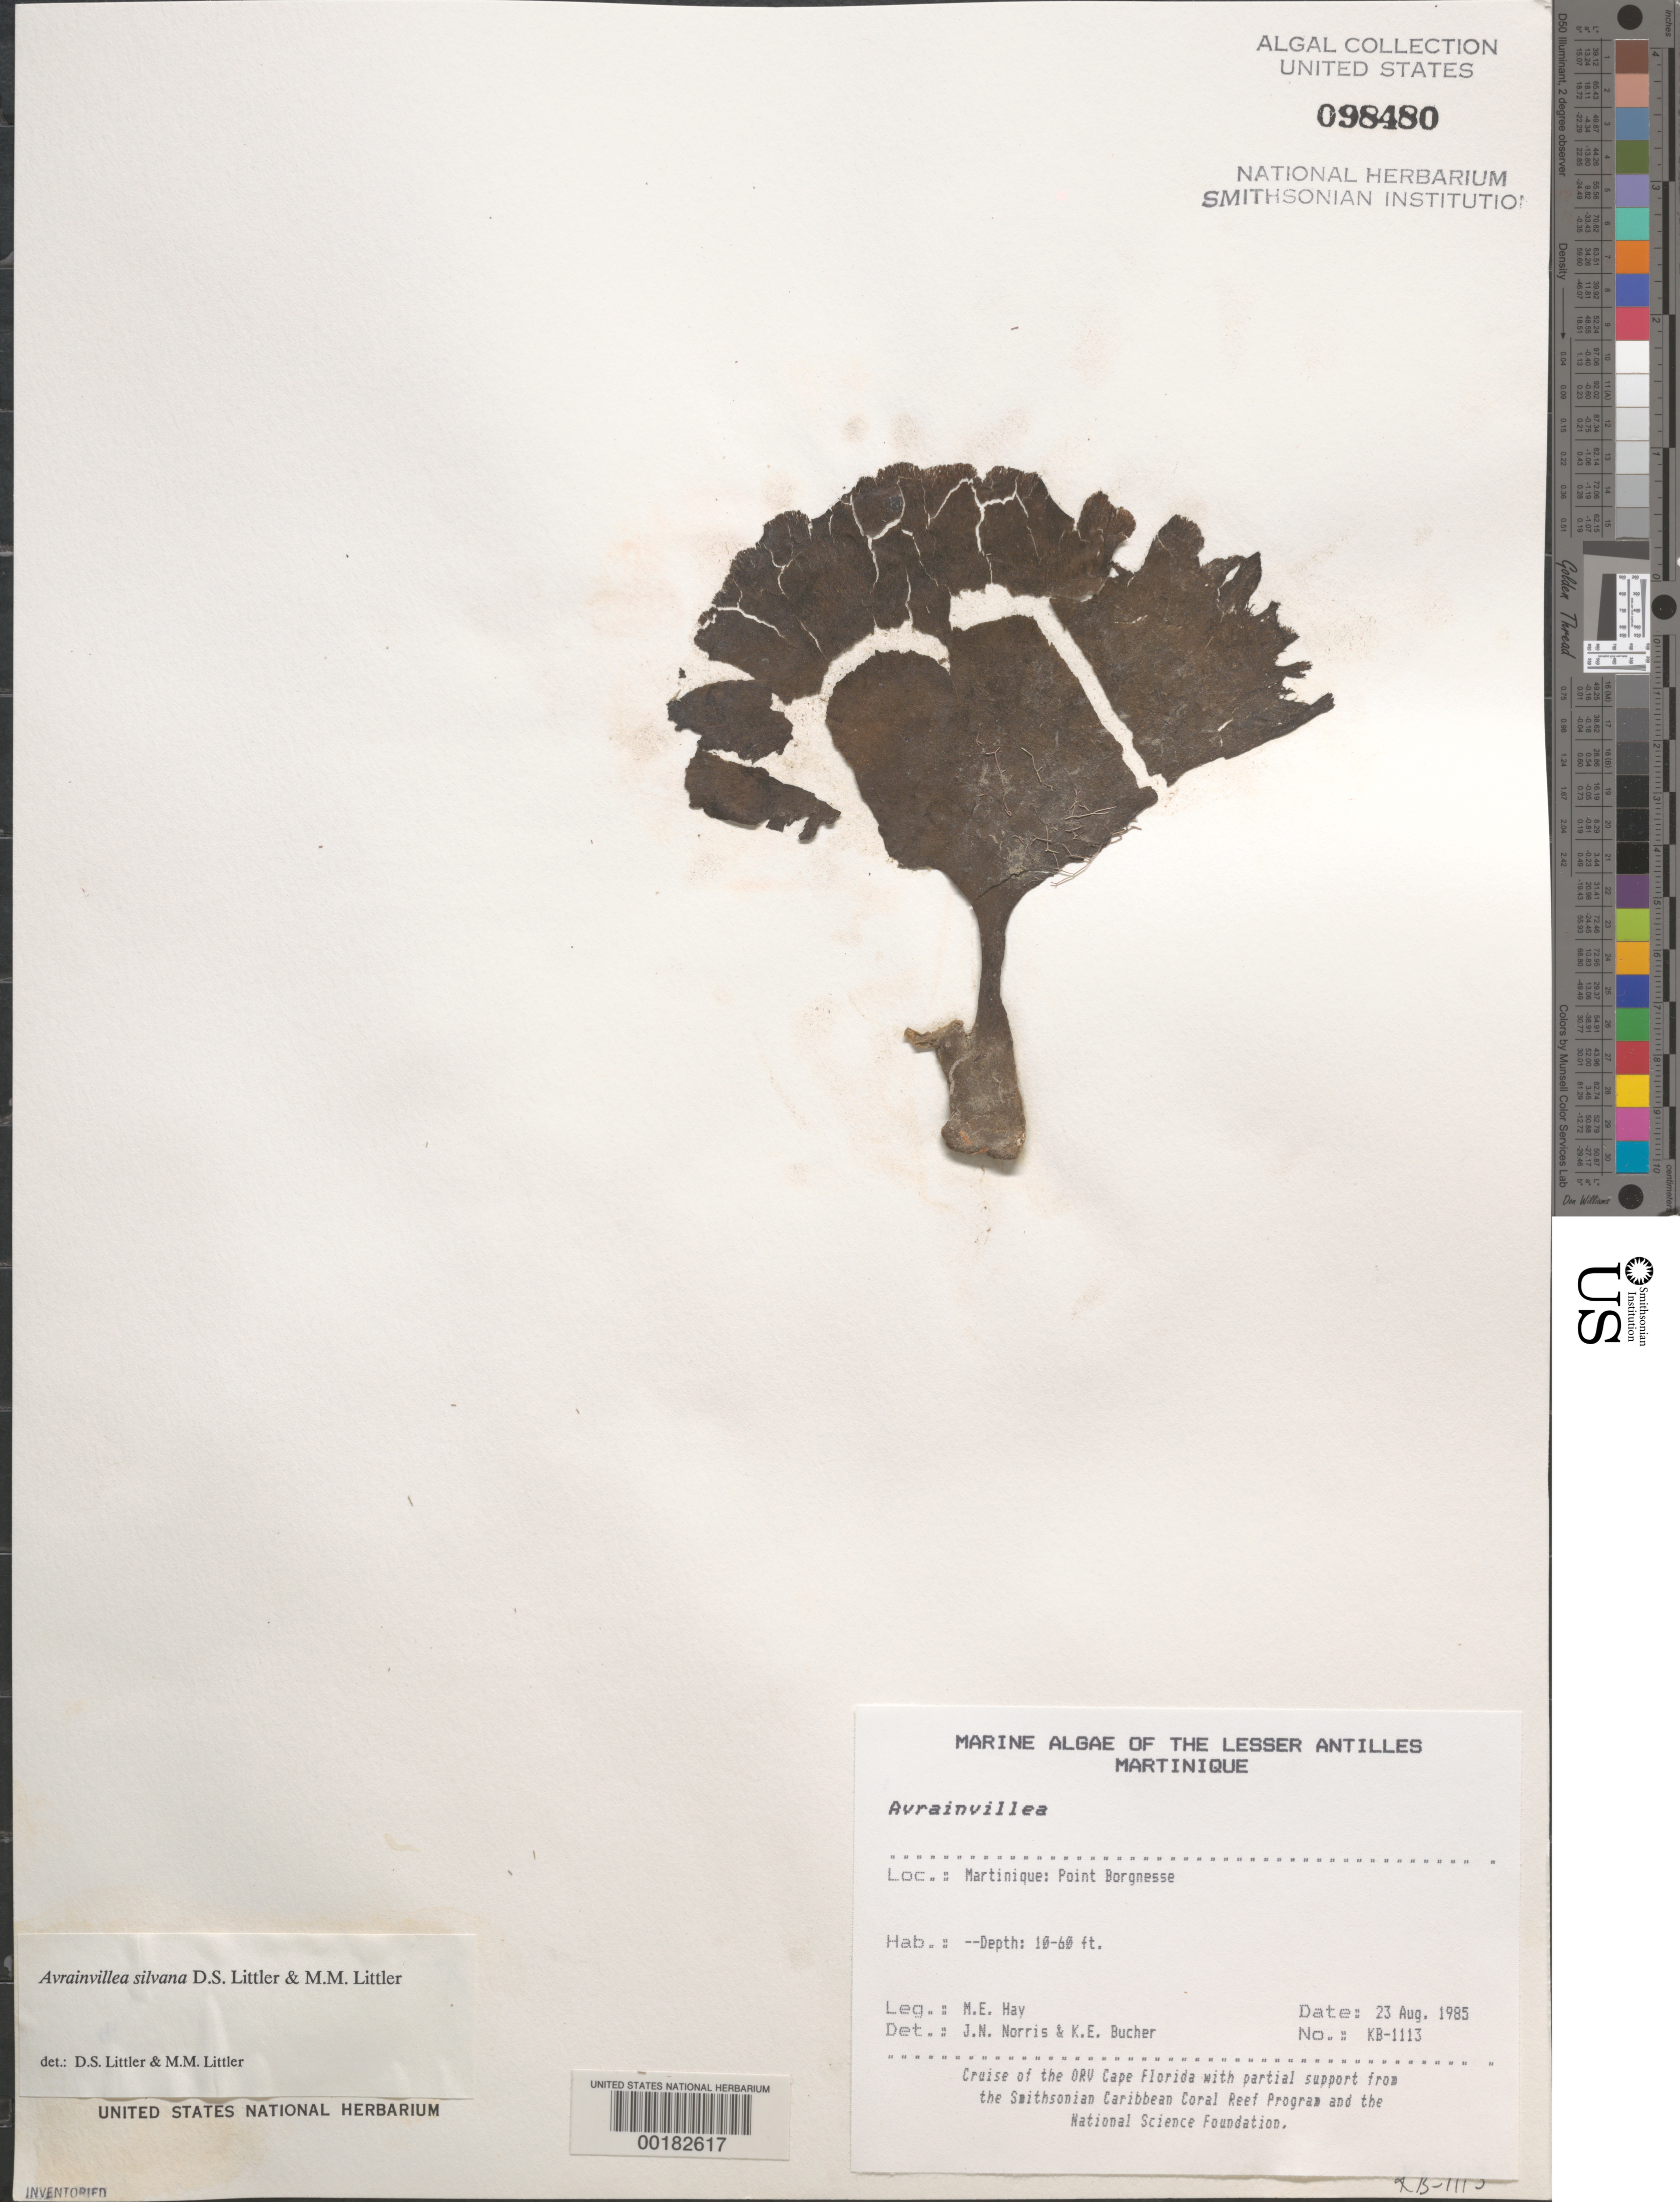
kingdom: Plantae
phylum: Chlorophyta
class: Ulvophyceae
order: Bryopsidales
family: Dichotomosiphonaceae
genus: Avrainvillea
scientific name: Avrainvillea silvana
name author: D.S. Littler & Littler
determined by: Littler, D. S.; Littler, M. M.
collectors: M. E. Hay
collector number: KB-1113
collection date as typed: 23 Aug 1985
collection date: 1985-08-23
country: Martinique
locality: Pointe Borgnesse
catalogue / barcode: US 98480